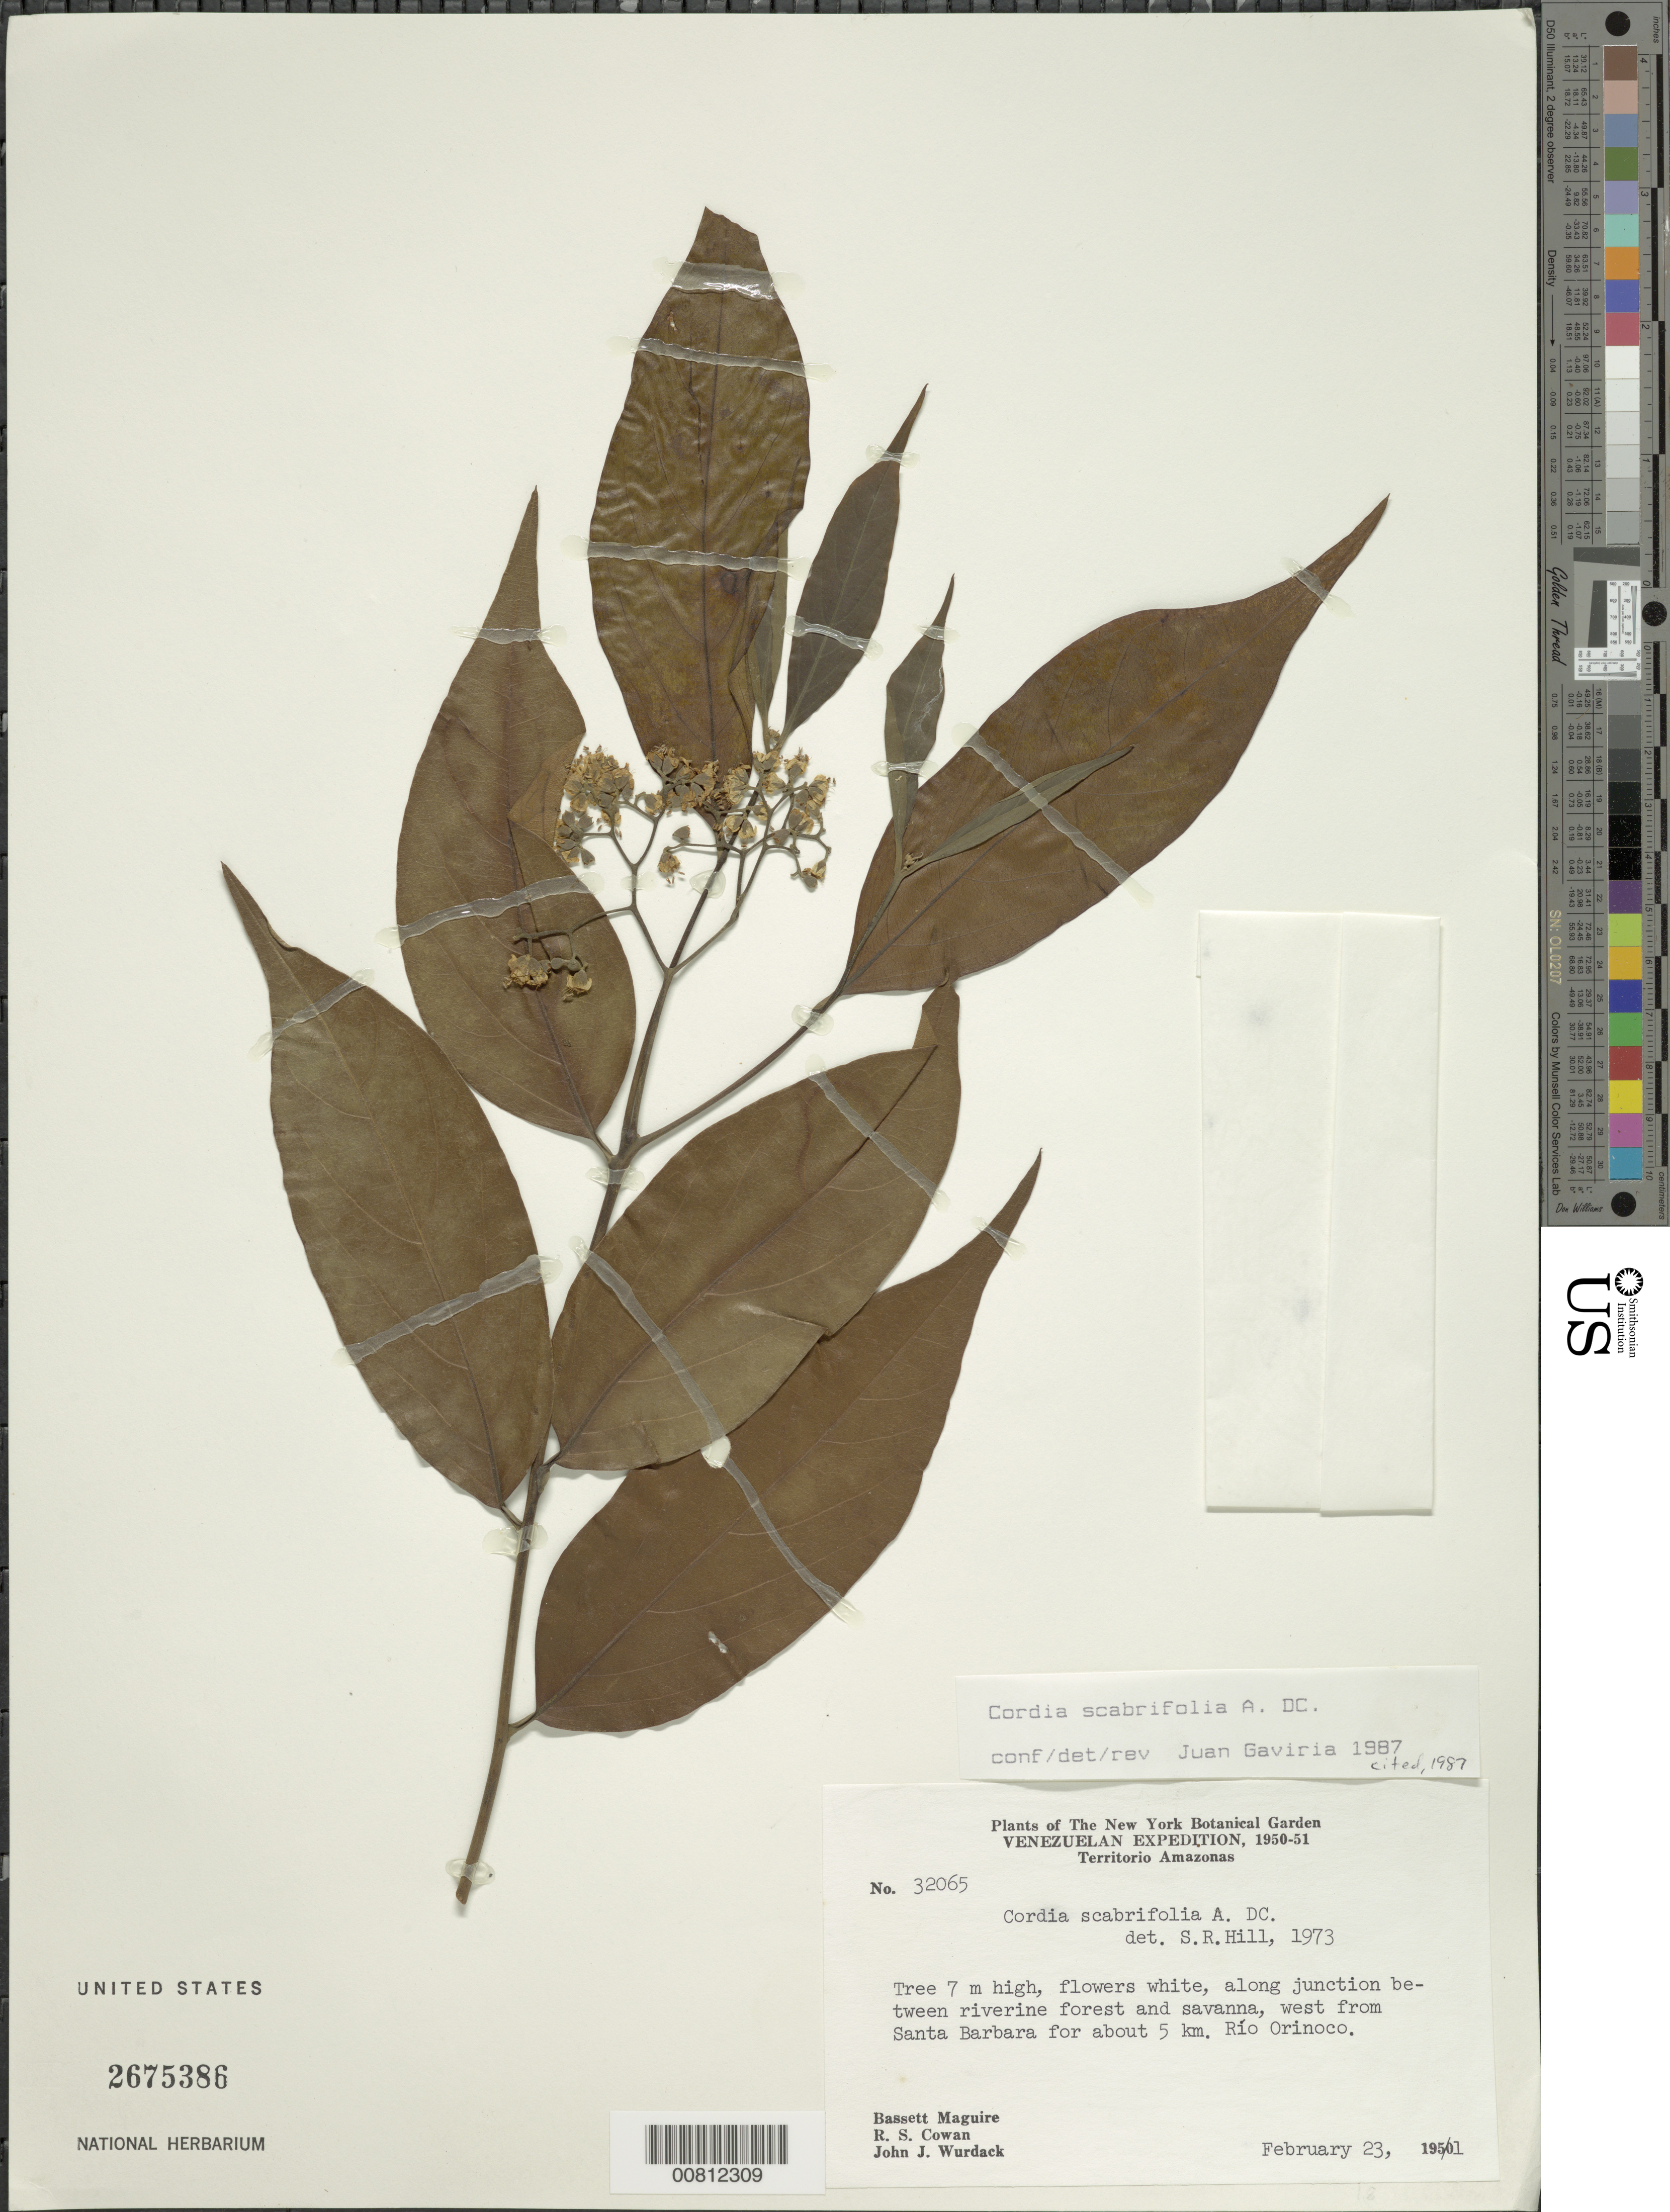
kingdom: Plantae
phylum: Tracheophyta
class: Magnoliopsida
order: Boraginales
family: Cordiaceae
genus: Cordia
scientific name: Cordia scabrifolia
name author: DC.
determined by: Gaviria, J. C.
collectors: B. Maguire, J. H. Cowan & J. J. Wurdack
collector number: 32065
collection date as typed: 23-Feb-51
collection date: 1951-02-23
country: Venezuela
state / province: Amazonas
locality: Santa Barbara Savanna, 5 km W, Río Orinoco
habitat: Junction between riverine forest and savanna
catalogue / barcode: US 2675386